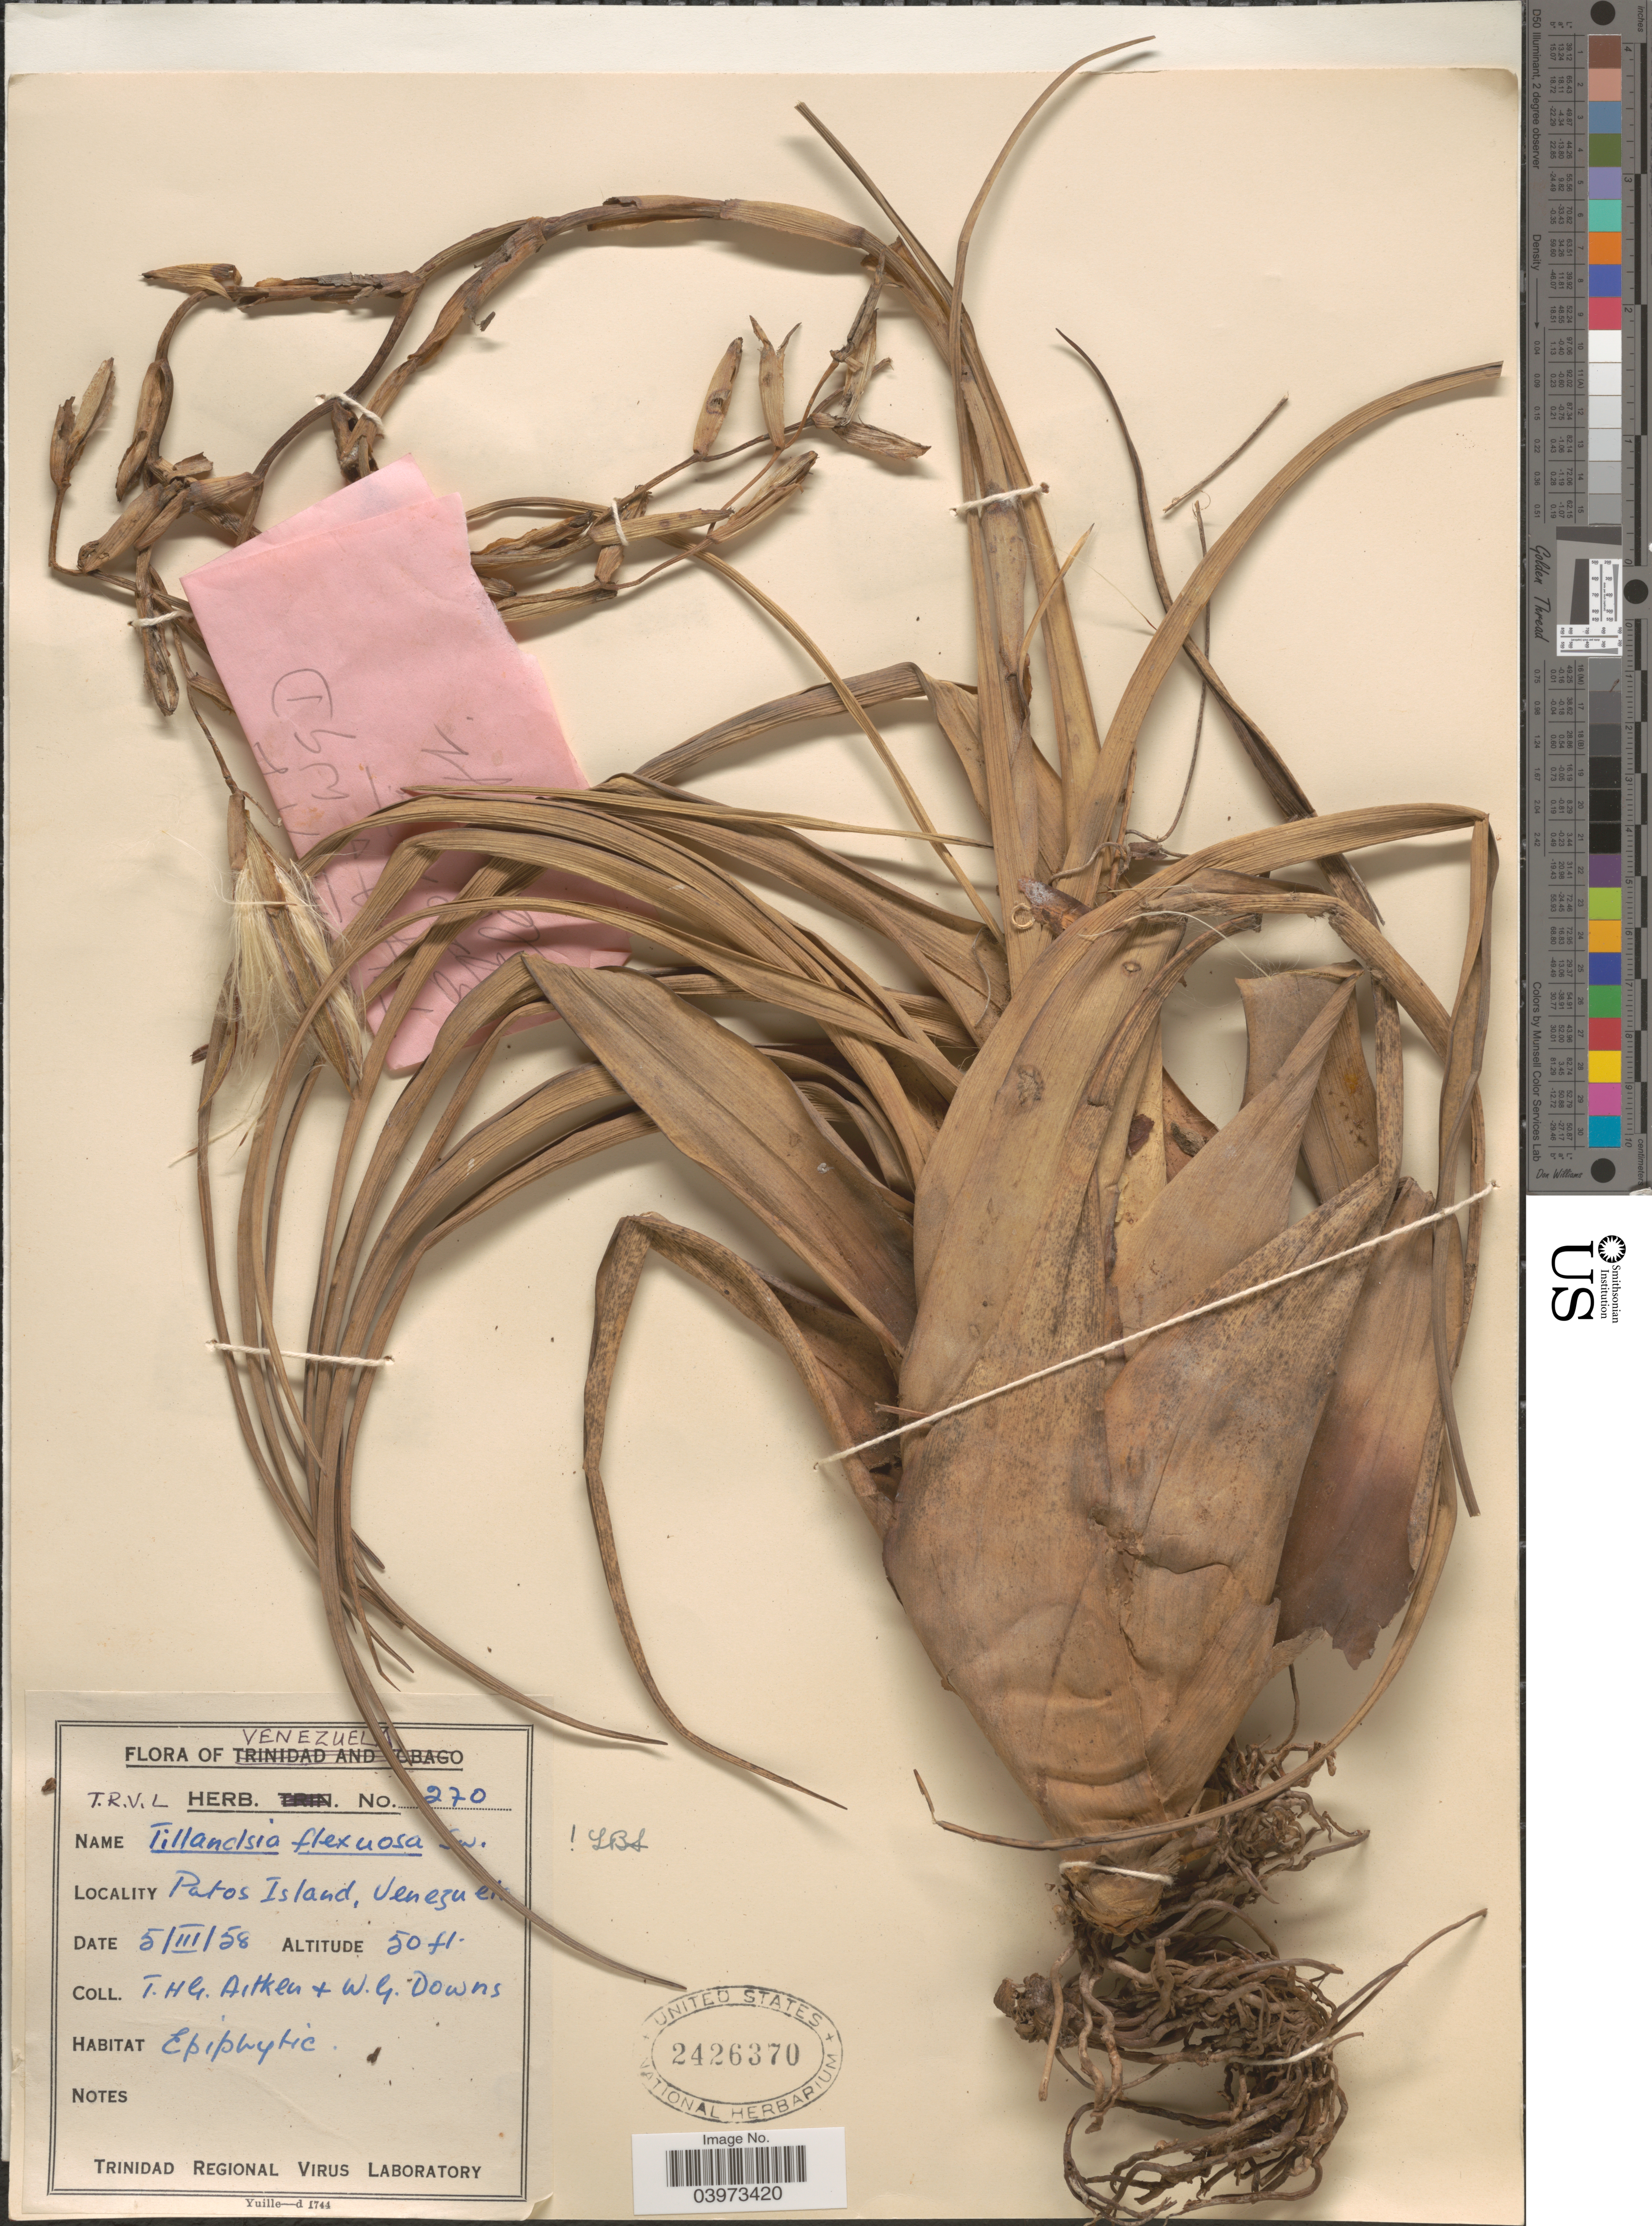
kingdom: Plantae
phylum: Tracheophyta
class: Liliopsida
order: Poales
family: Bromeliaceae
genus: Tillandsia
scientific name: Tillandsia flexuosa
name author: Sw.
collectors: T. Aitken & W. G. Downs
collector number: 270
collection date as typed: Transcribed d/m/y: 5/3/58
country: Venezuela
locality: Patos Island.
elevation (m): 15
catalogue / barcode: US 2426370